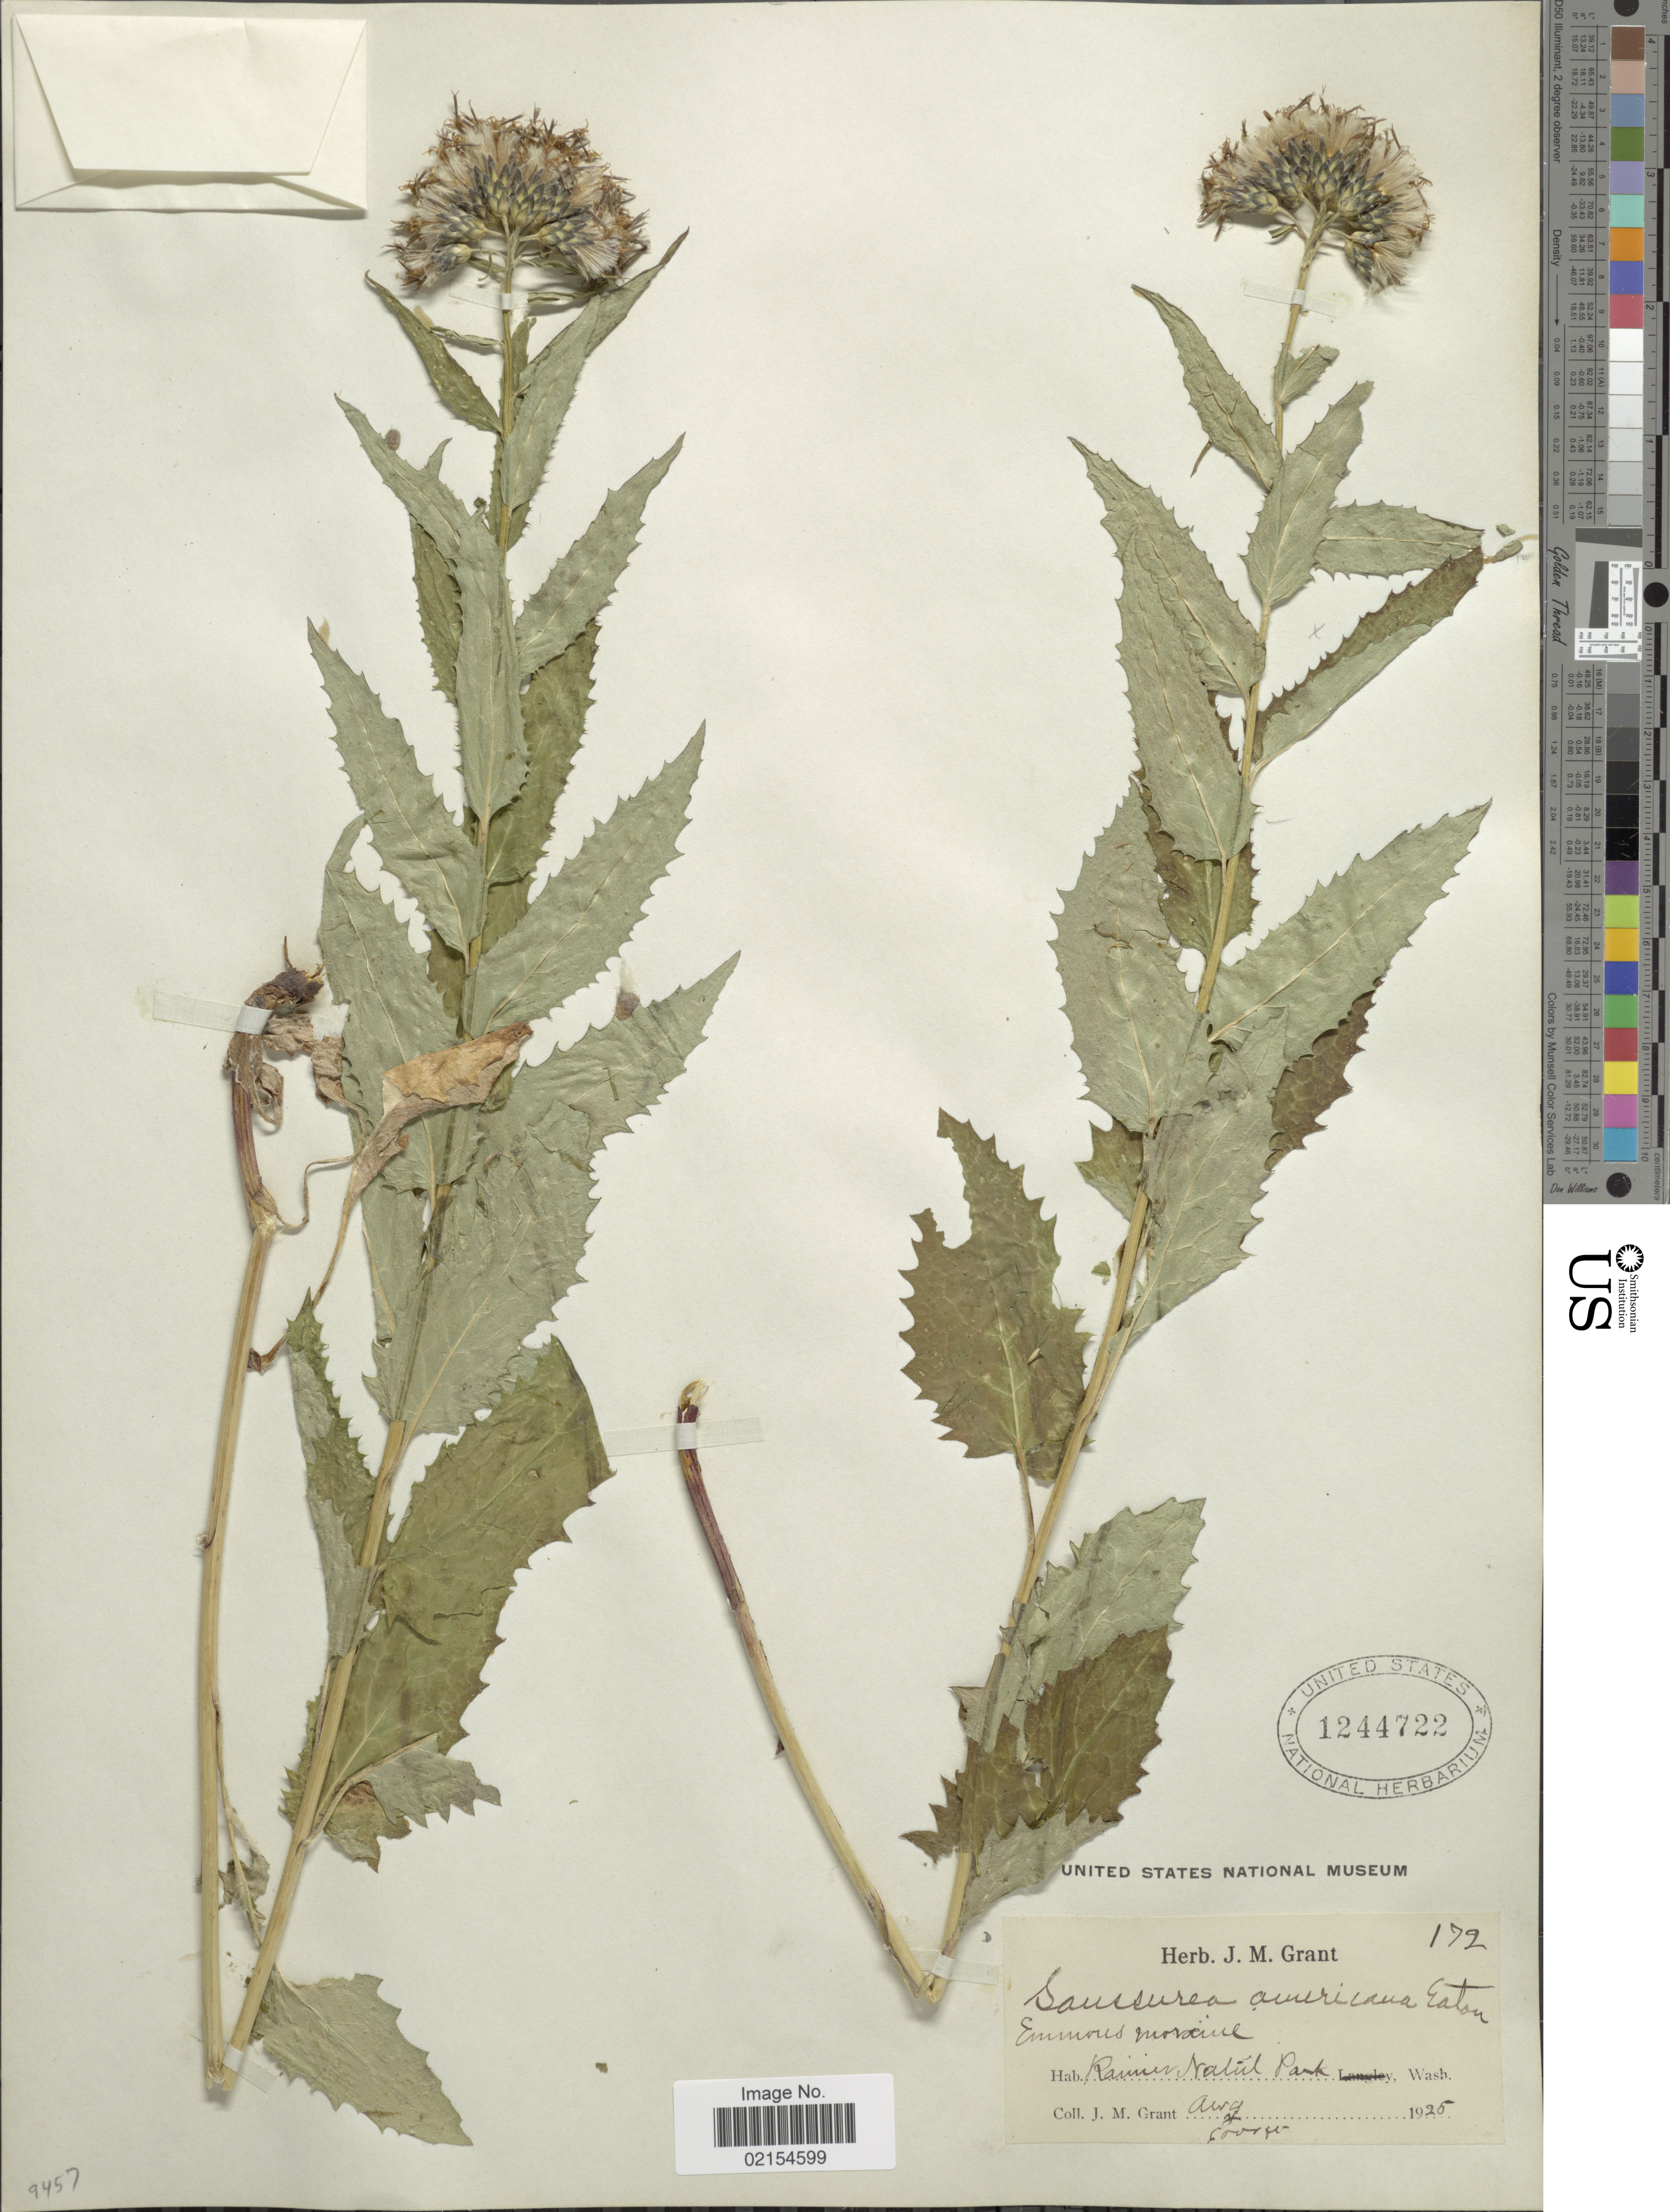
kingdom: Plantae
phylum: Tracheophyta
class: Magnoliopsida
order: Asterales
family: Asteraceae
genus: Saussurea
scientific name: Saussurea americana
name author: D.C. Eaton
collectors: J. M. Grant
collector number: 172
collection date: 1925-08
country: United States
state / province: Washington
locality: Rainier Natl Park, Wash.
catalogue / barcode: US 1244722